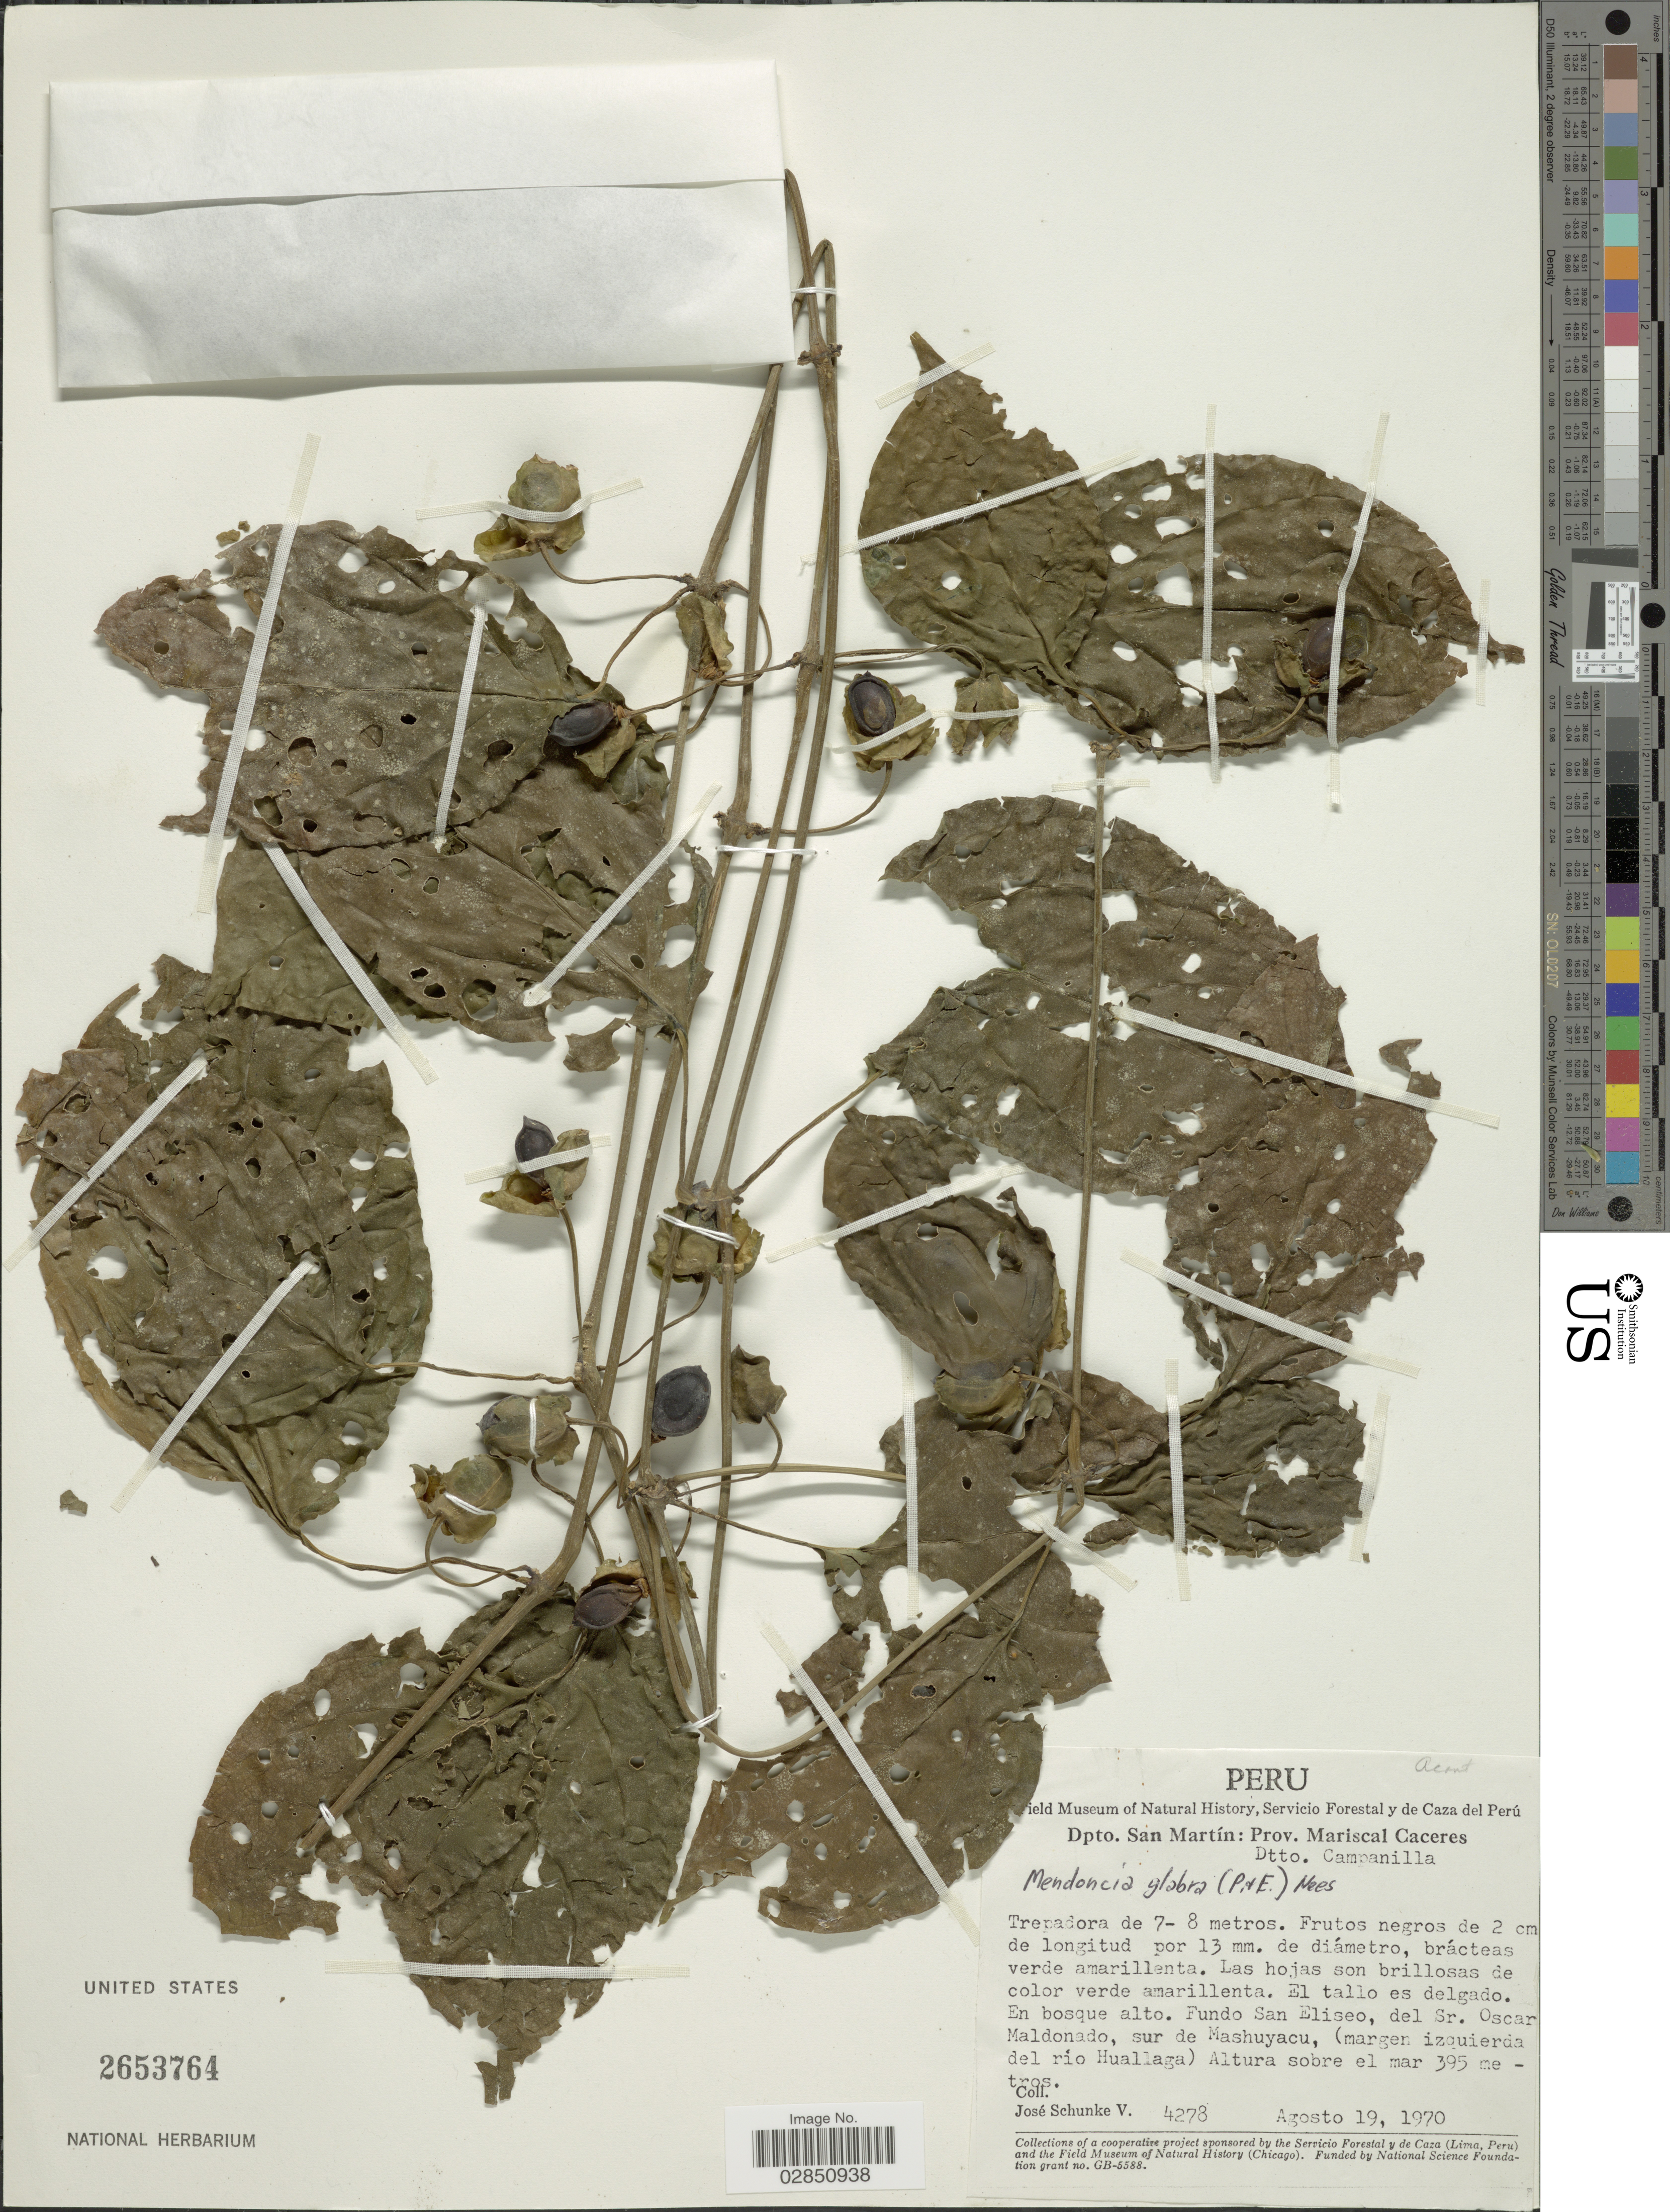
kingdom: Plantae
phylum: Tracheophyta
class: Magnoliopsida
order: Lamiales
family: Acanthaceae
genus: Mendoncia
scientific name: Mendoncia glabra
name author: (Poepp. & Endl.) Nees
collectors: J. Schunke Vigo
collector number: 4278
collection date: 1970-08-19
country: Peru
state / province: San Martín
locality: Dpto. San Martín, Prov. Mariscal Caceres, Dtto. Campanilla, Fundo San Eliseo, del Sr. Oscar Maldonad, sur de Mashuyacu, (margen izquierda del río Huallaga).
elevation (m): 395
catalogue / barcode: US 2653764